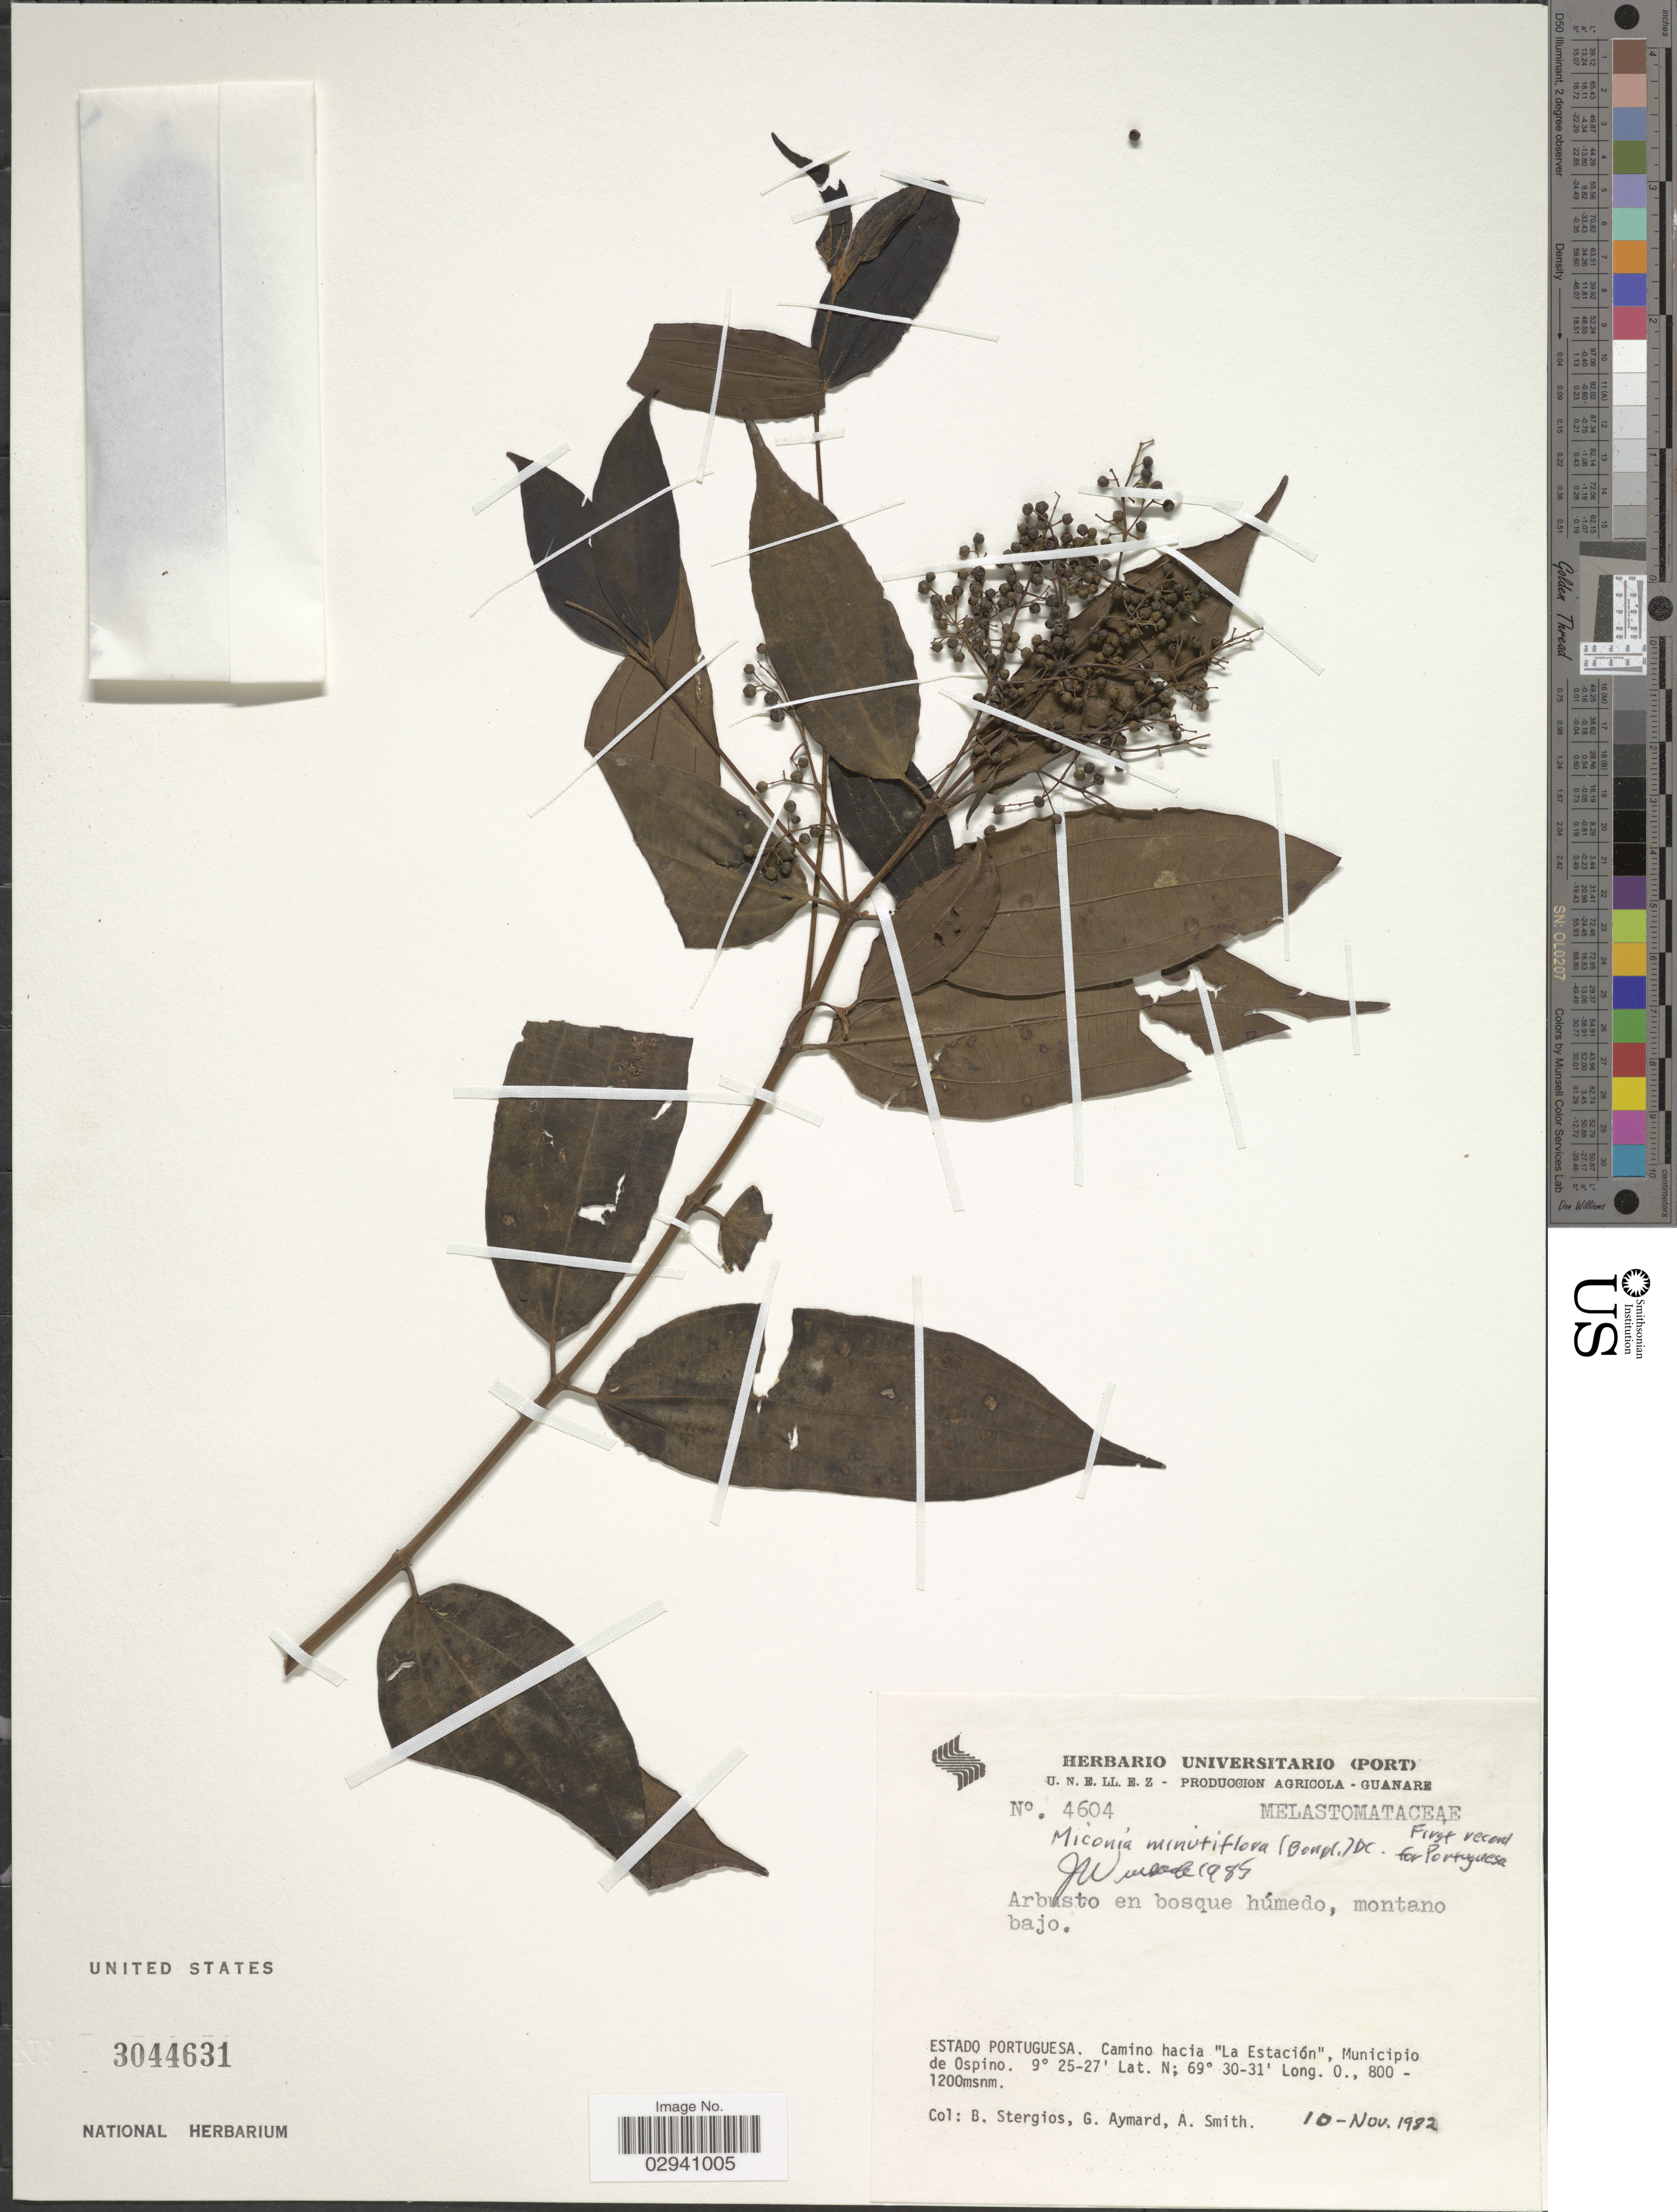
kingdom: Plantae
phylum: Tracheophyta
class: Magnoliopsida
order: Myrtales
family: Melastomataceae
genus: Miconia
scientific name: Miconia minutiflora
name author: (Bonpl.) DC.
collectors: B. G. Stergios, G. A. Aymard & A. Smith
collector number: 4604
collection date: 1982-11-10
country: Venezuela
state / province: Portuguesa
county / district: Ospino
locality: Camino hacia "La Estación"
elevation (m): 800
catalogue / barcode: US 3044631